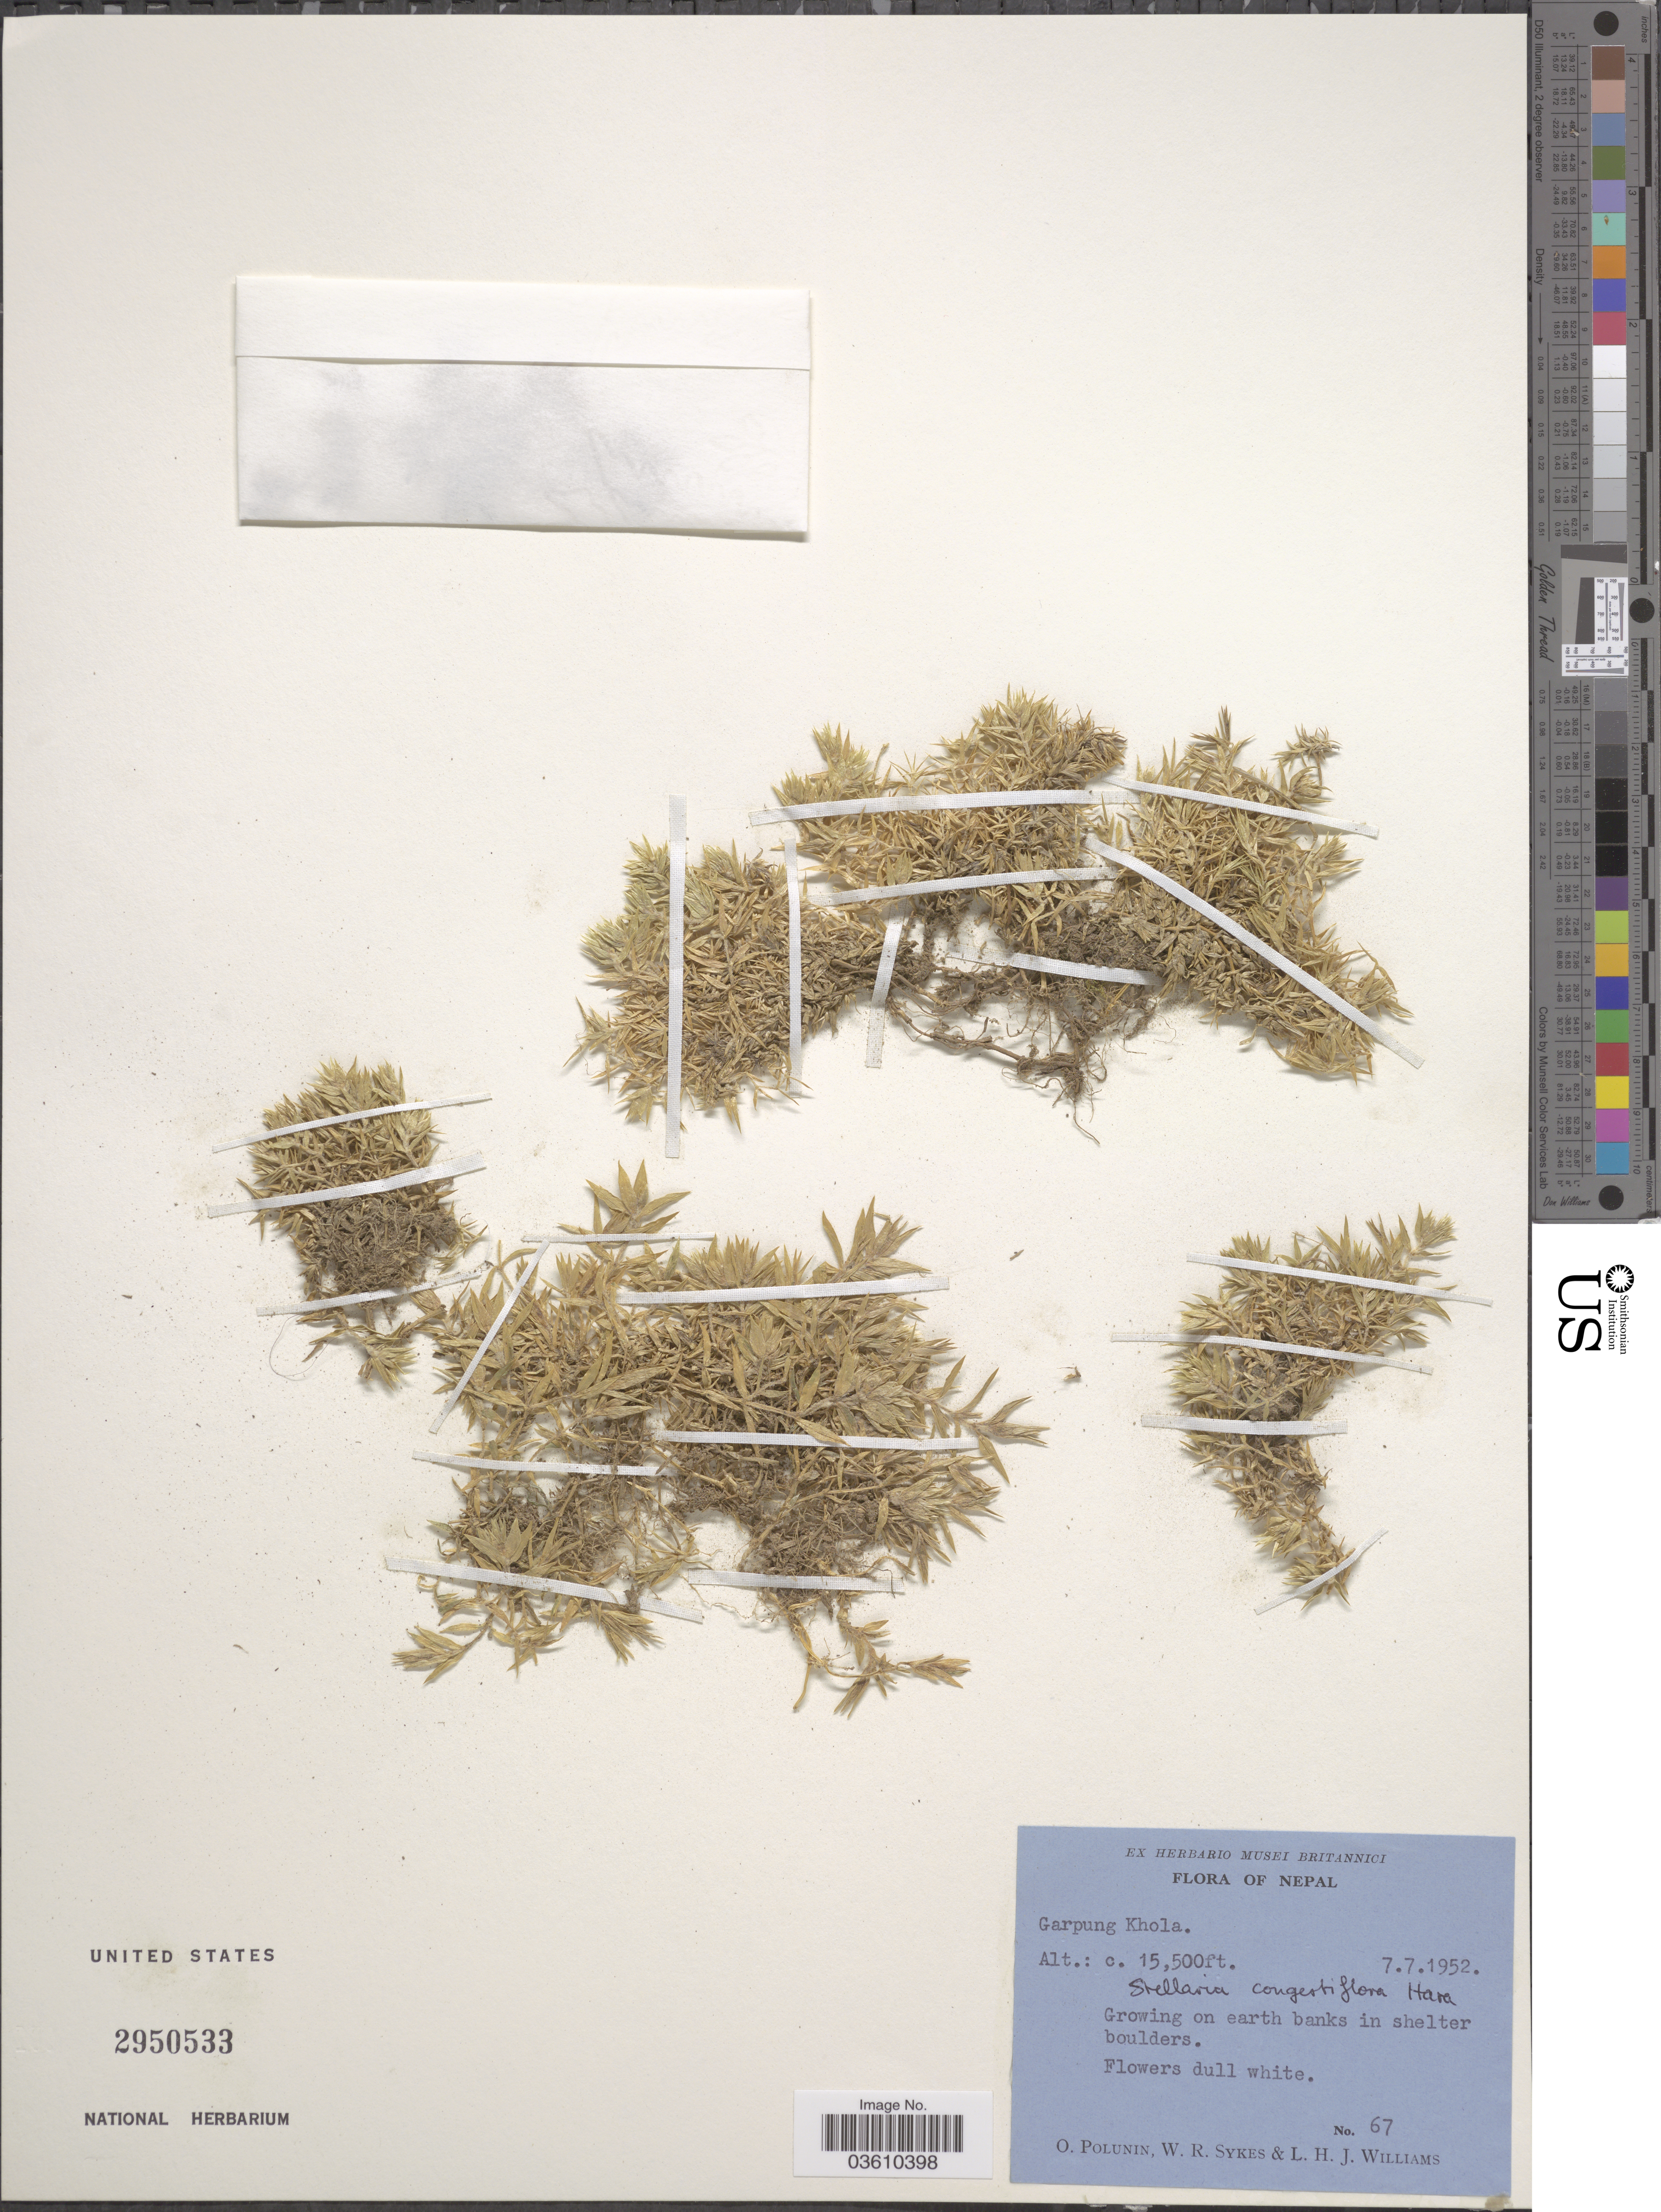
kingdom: Plantae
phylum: Tracheophyta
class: Magnoliopsida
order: Caryophyllales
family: Caryophyllaceae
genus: Stellaria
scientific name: Stellaria congestiflora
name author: H. Hara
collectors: O. V. Polunin, W. R. Sykes & L. H. J. Williams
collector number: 67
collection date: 1952-07-07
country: Nepal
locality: Garpung Khola.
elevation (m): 4724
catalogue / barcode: US 2950533